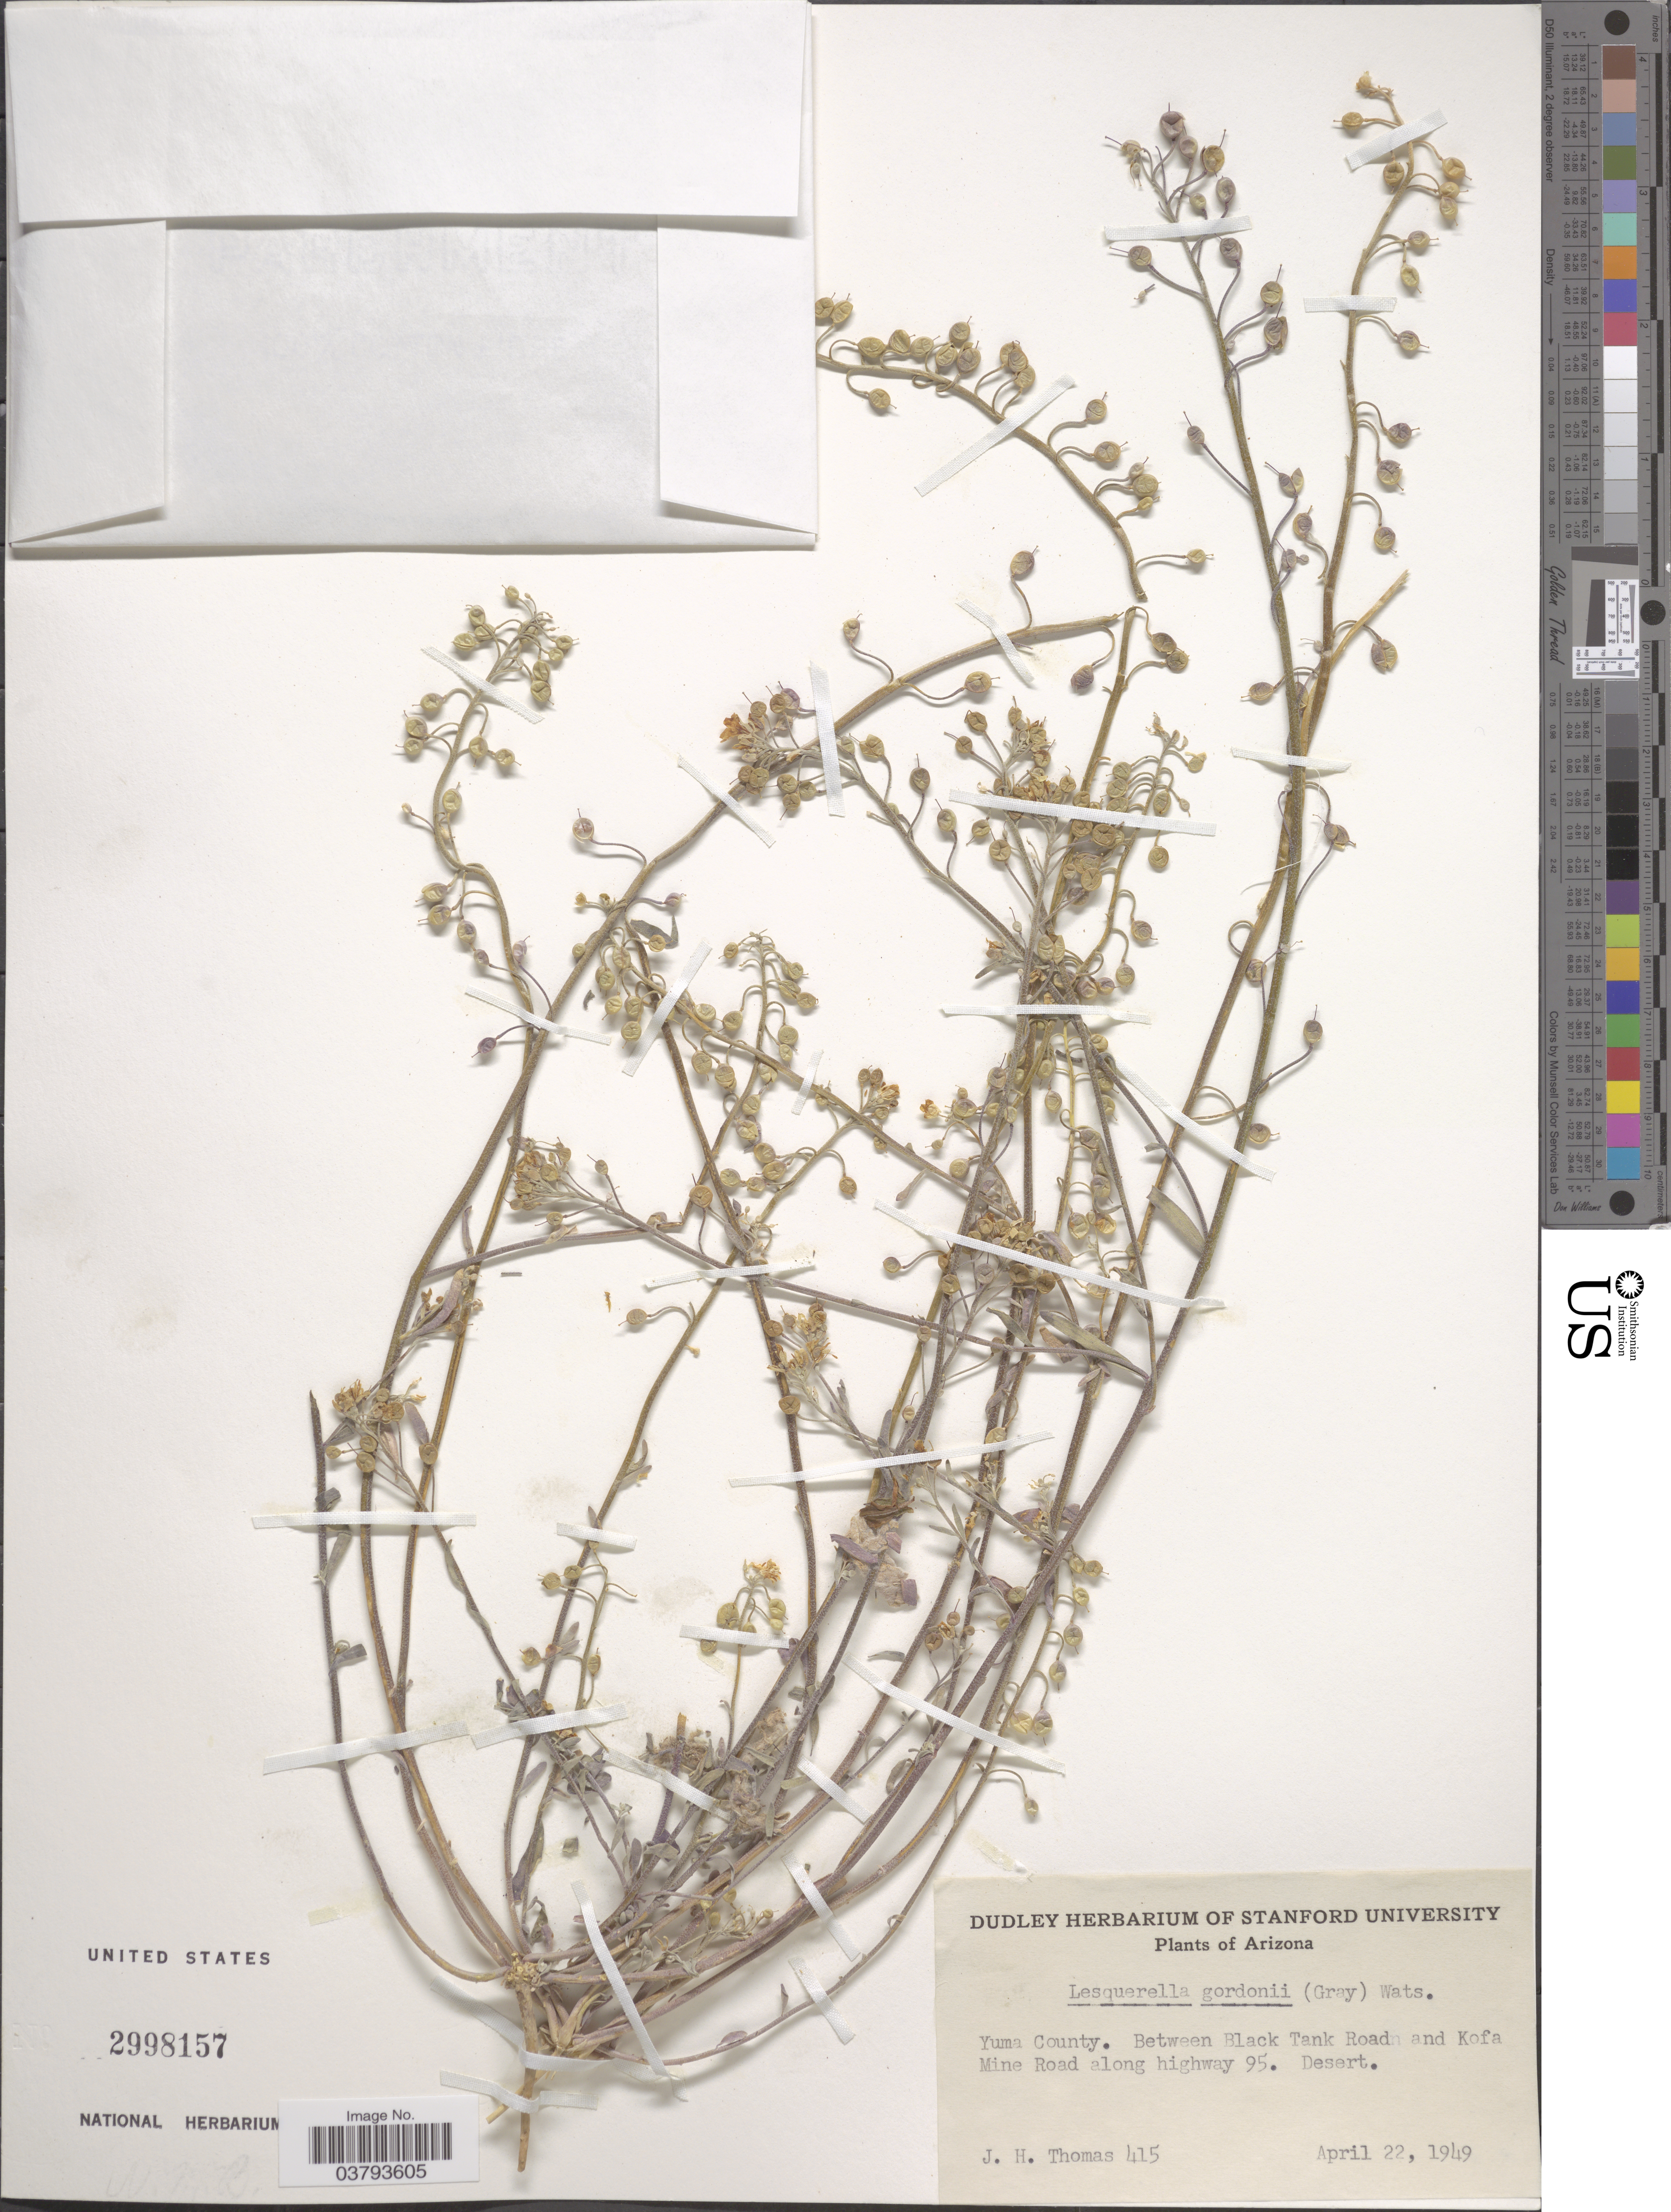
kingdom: Plantae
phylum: Tracheophyta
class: Magnoliopsida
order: Brassicales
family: Brassicaceae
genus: Lesquerella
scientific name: Lesquerella gordonii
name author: (A. Gray) S. Watson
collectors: J. H. Thomas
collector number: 415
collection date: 1949-04-22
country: United States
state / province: Arizona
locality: Yuma County. Between Black Tank Road and Kofa Mine Road along highway 95. Desert.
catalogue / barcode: US 2998157